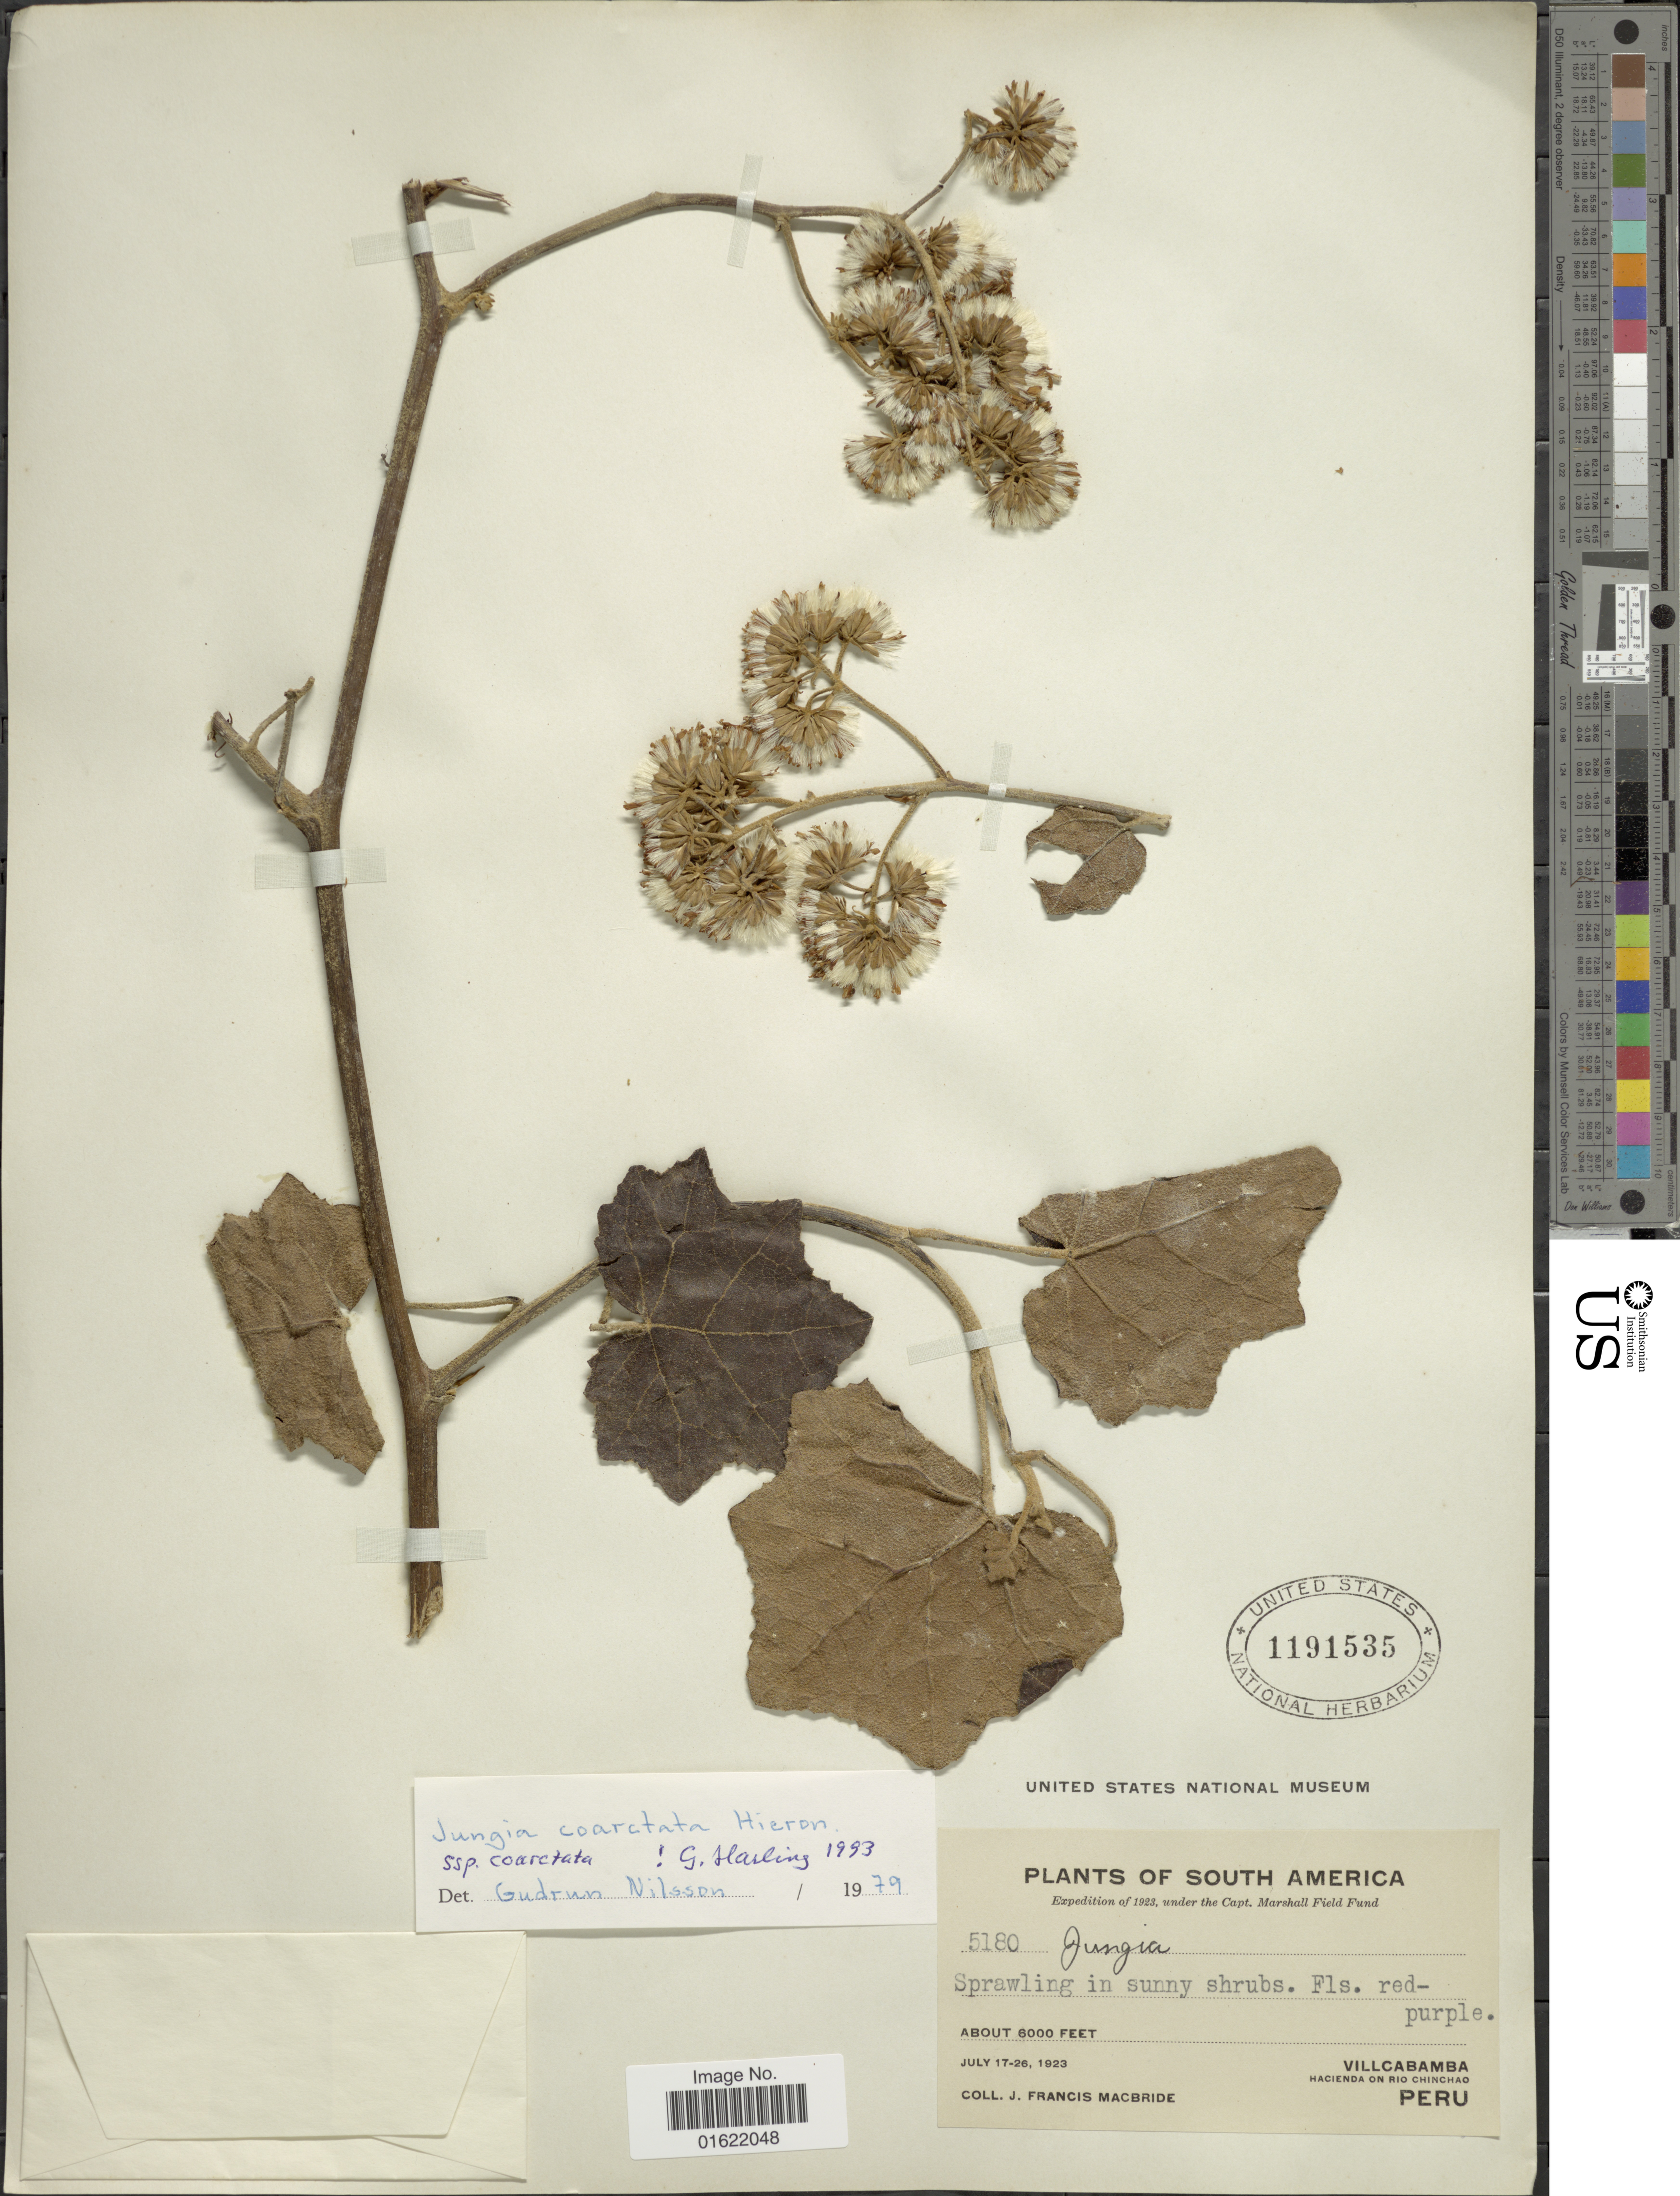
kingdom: Plantae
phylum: Tracheophyta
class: Magnoliopsida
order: Asterales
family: Asteraceae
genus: Jungia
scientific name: Jungia coarctata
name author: Hieron.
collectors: J. F. Macbride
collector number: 5180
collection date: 1923-07-17/1923-07-26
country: Peru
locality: Villcabamba. Hacienda on Rio Chinchao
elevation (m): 1829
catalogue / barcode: US 1191535